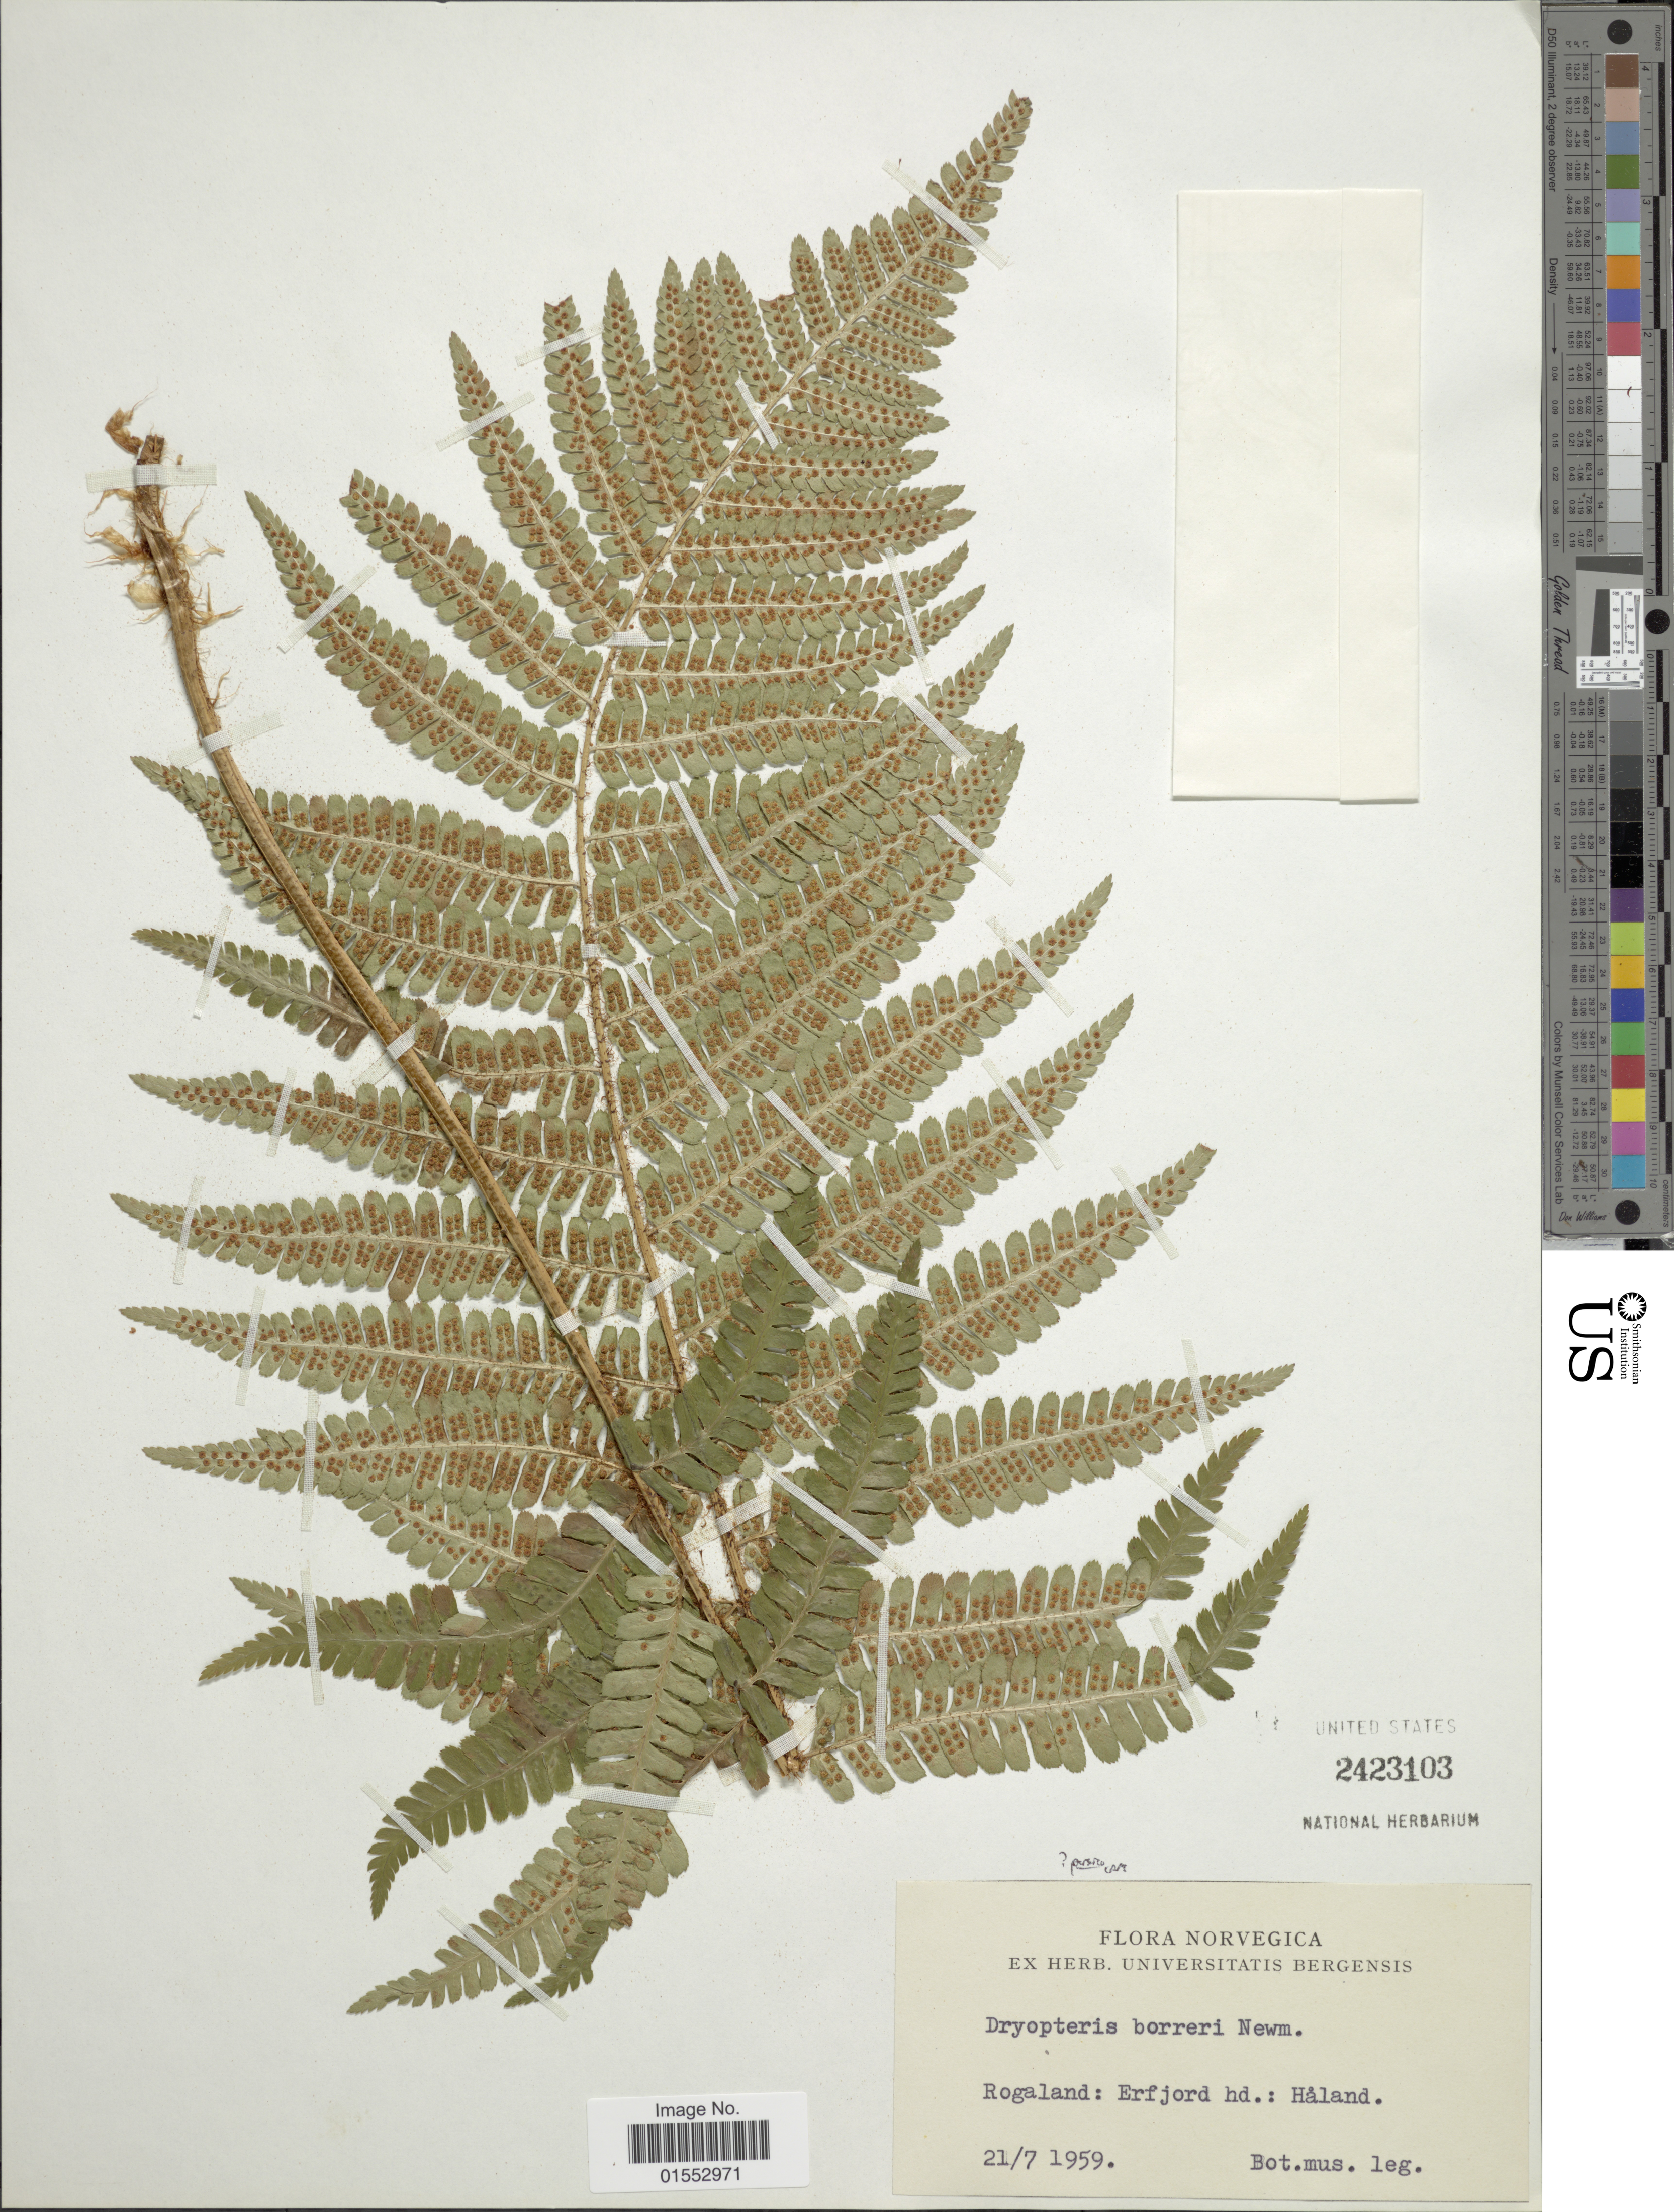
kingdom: Plantae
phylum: Tracheophyta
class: Polypodiopsida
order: Polypodiales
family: Dryopteridaceae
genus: Dryopteris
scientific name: Dryopteris affinis subsp. persica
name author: Fraser-Jenk.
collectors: Bot. Mus.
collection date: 1959-07-21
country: Norway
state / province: Rogaland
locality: Rogaland: Erfjord hd.: Håland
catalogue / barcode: US 2423103